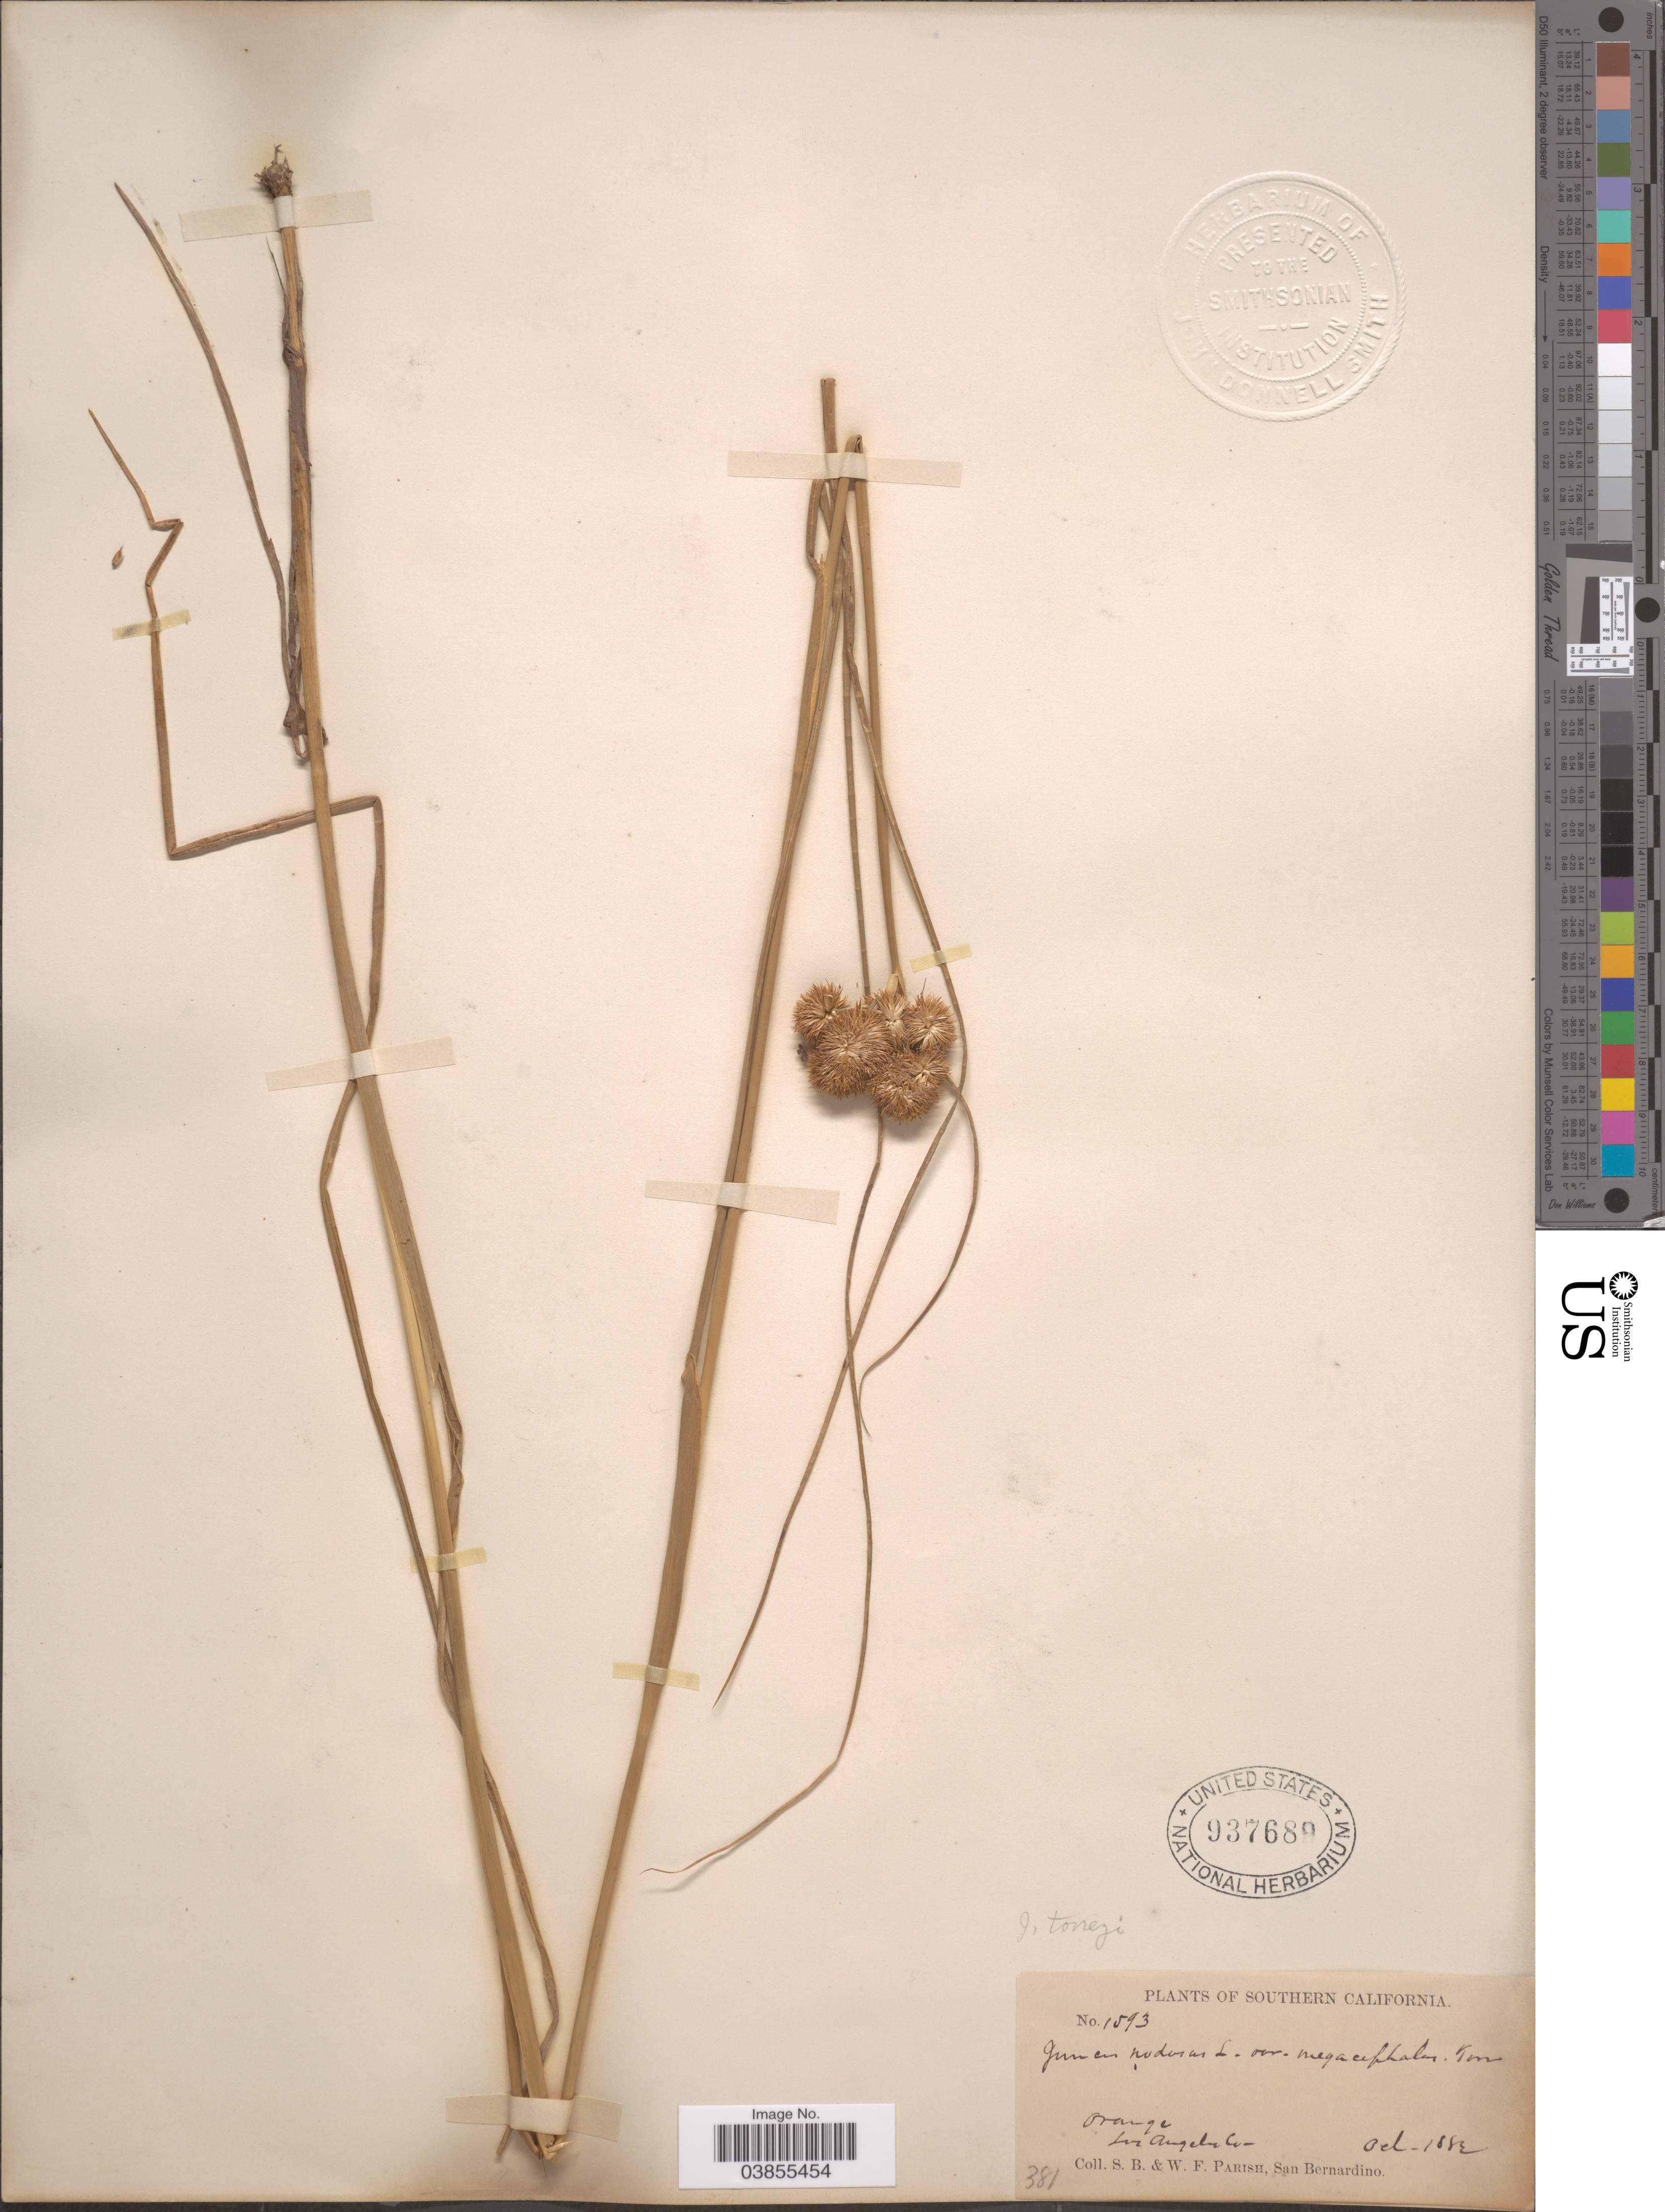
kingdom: Plantae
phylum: Tracheophyta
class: Liliopsida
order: Poales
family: Juncaceae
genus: Juncus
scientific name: Juncus nodosus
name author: L.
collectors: S. B. Parish & W. F. Parish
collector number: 1593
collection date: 1882-10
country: United States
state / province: California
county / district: Los Angeles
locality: Southern California. Los Angeles Co.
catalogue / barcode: US 937689